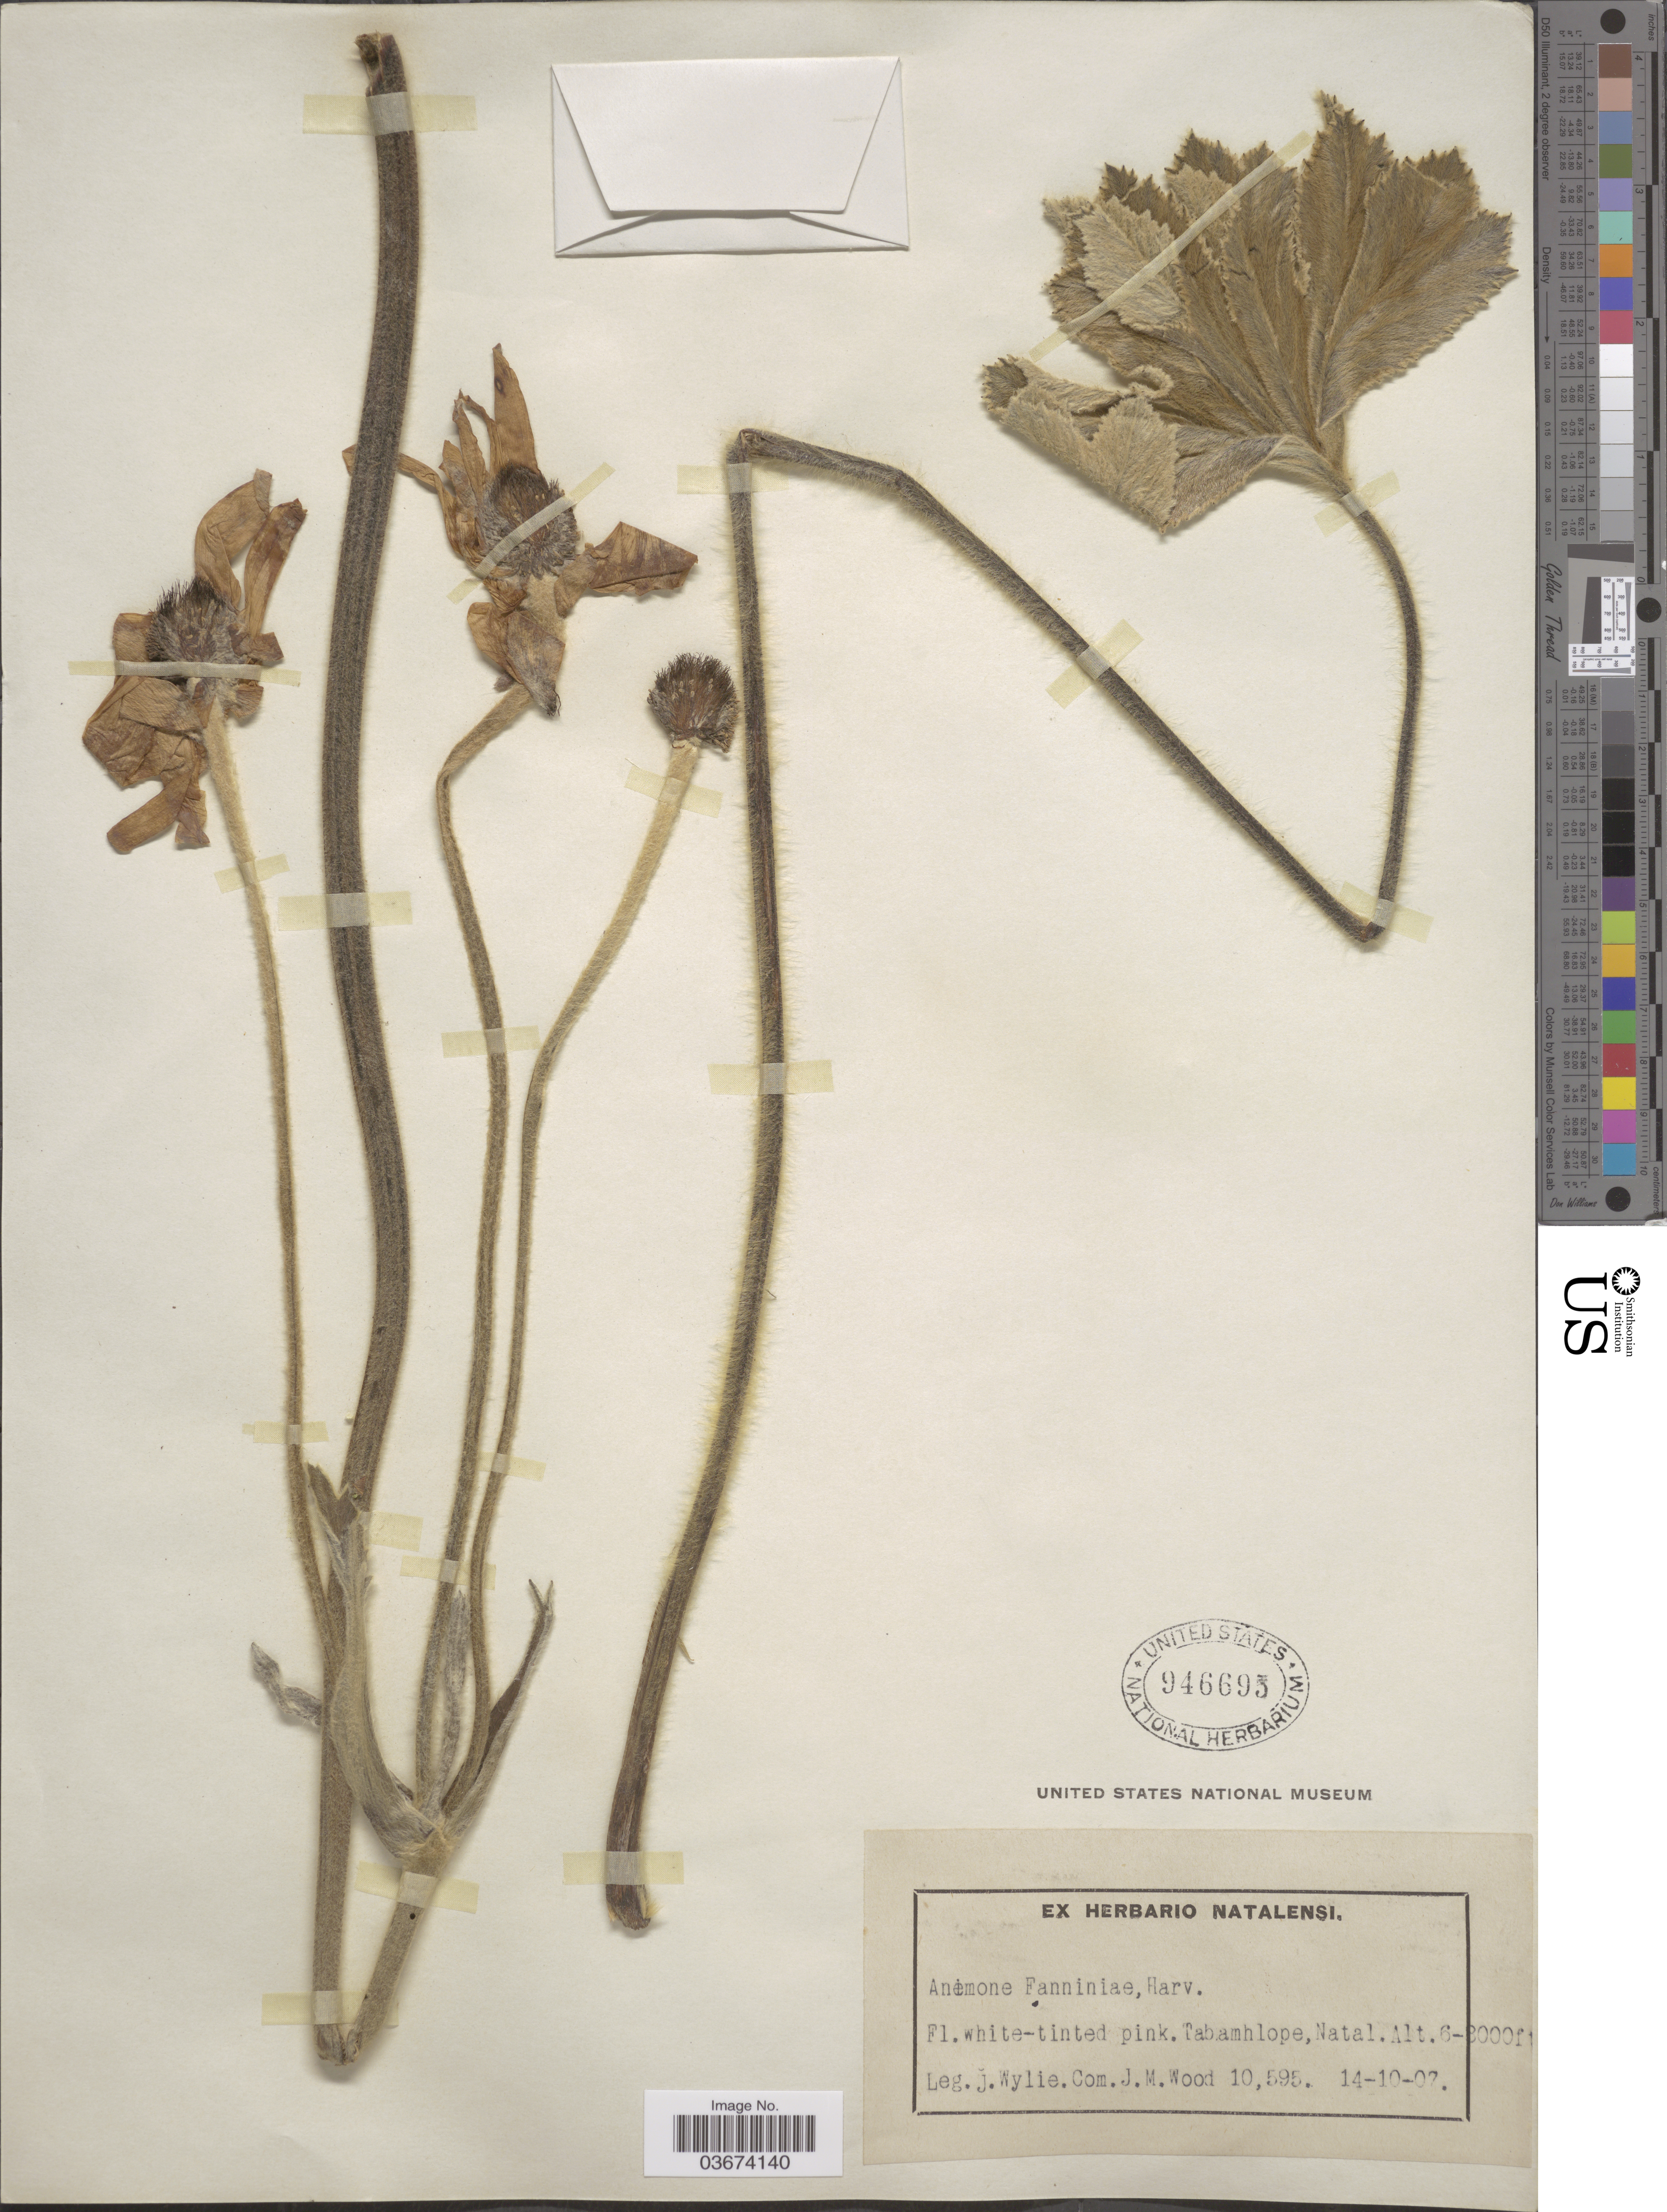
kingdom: Plantae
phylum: Tracheophyta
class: Magnoliopsida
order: Ranunculales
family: Ranunculaceae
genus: Anemone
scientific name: Anemone fanninii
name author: Harv. ex Hook. f.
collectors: J. Wylie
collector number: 10595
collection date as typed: Transcribed d/m/y: 14/10/7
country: South Africa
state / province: KwaZulu-Natal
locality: Tabamhlope, Natal.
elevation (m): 1829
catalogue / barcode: US 946695